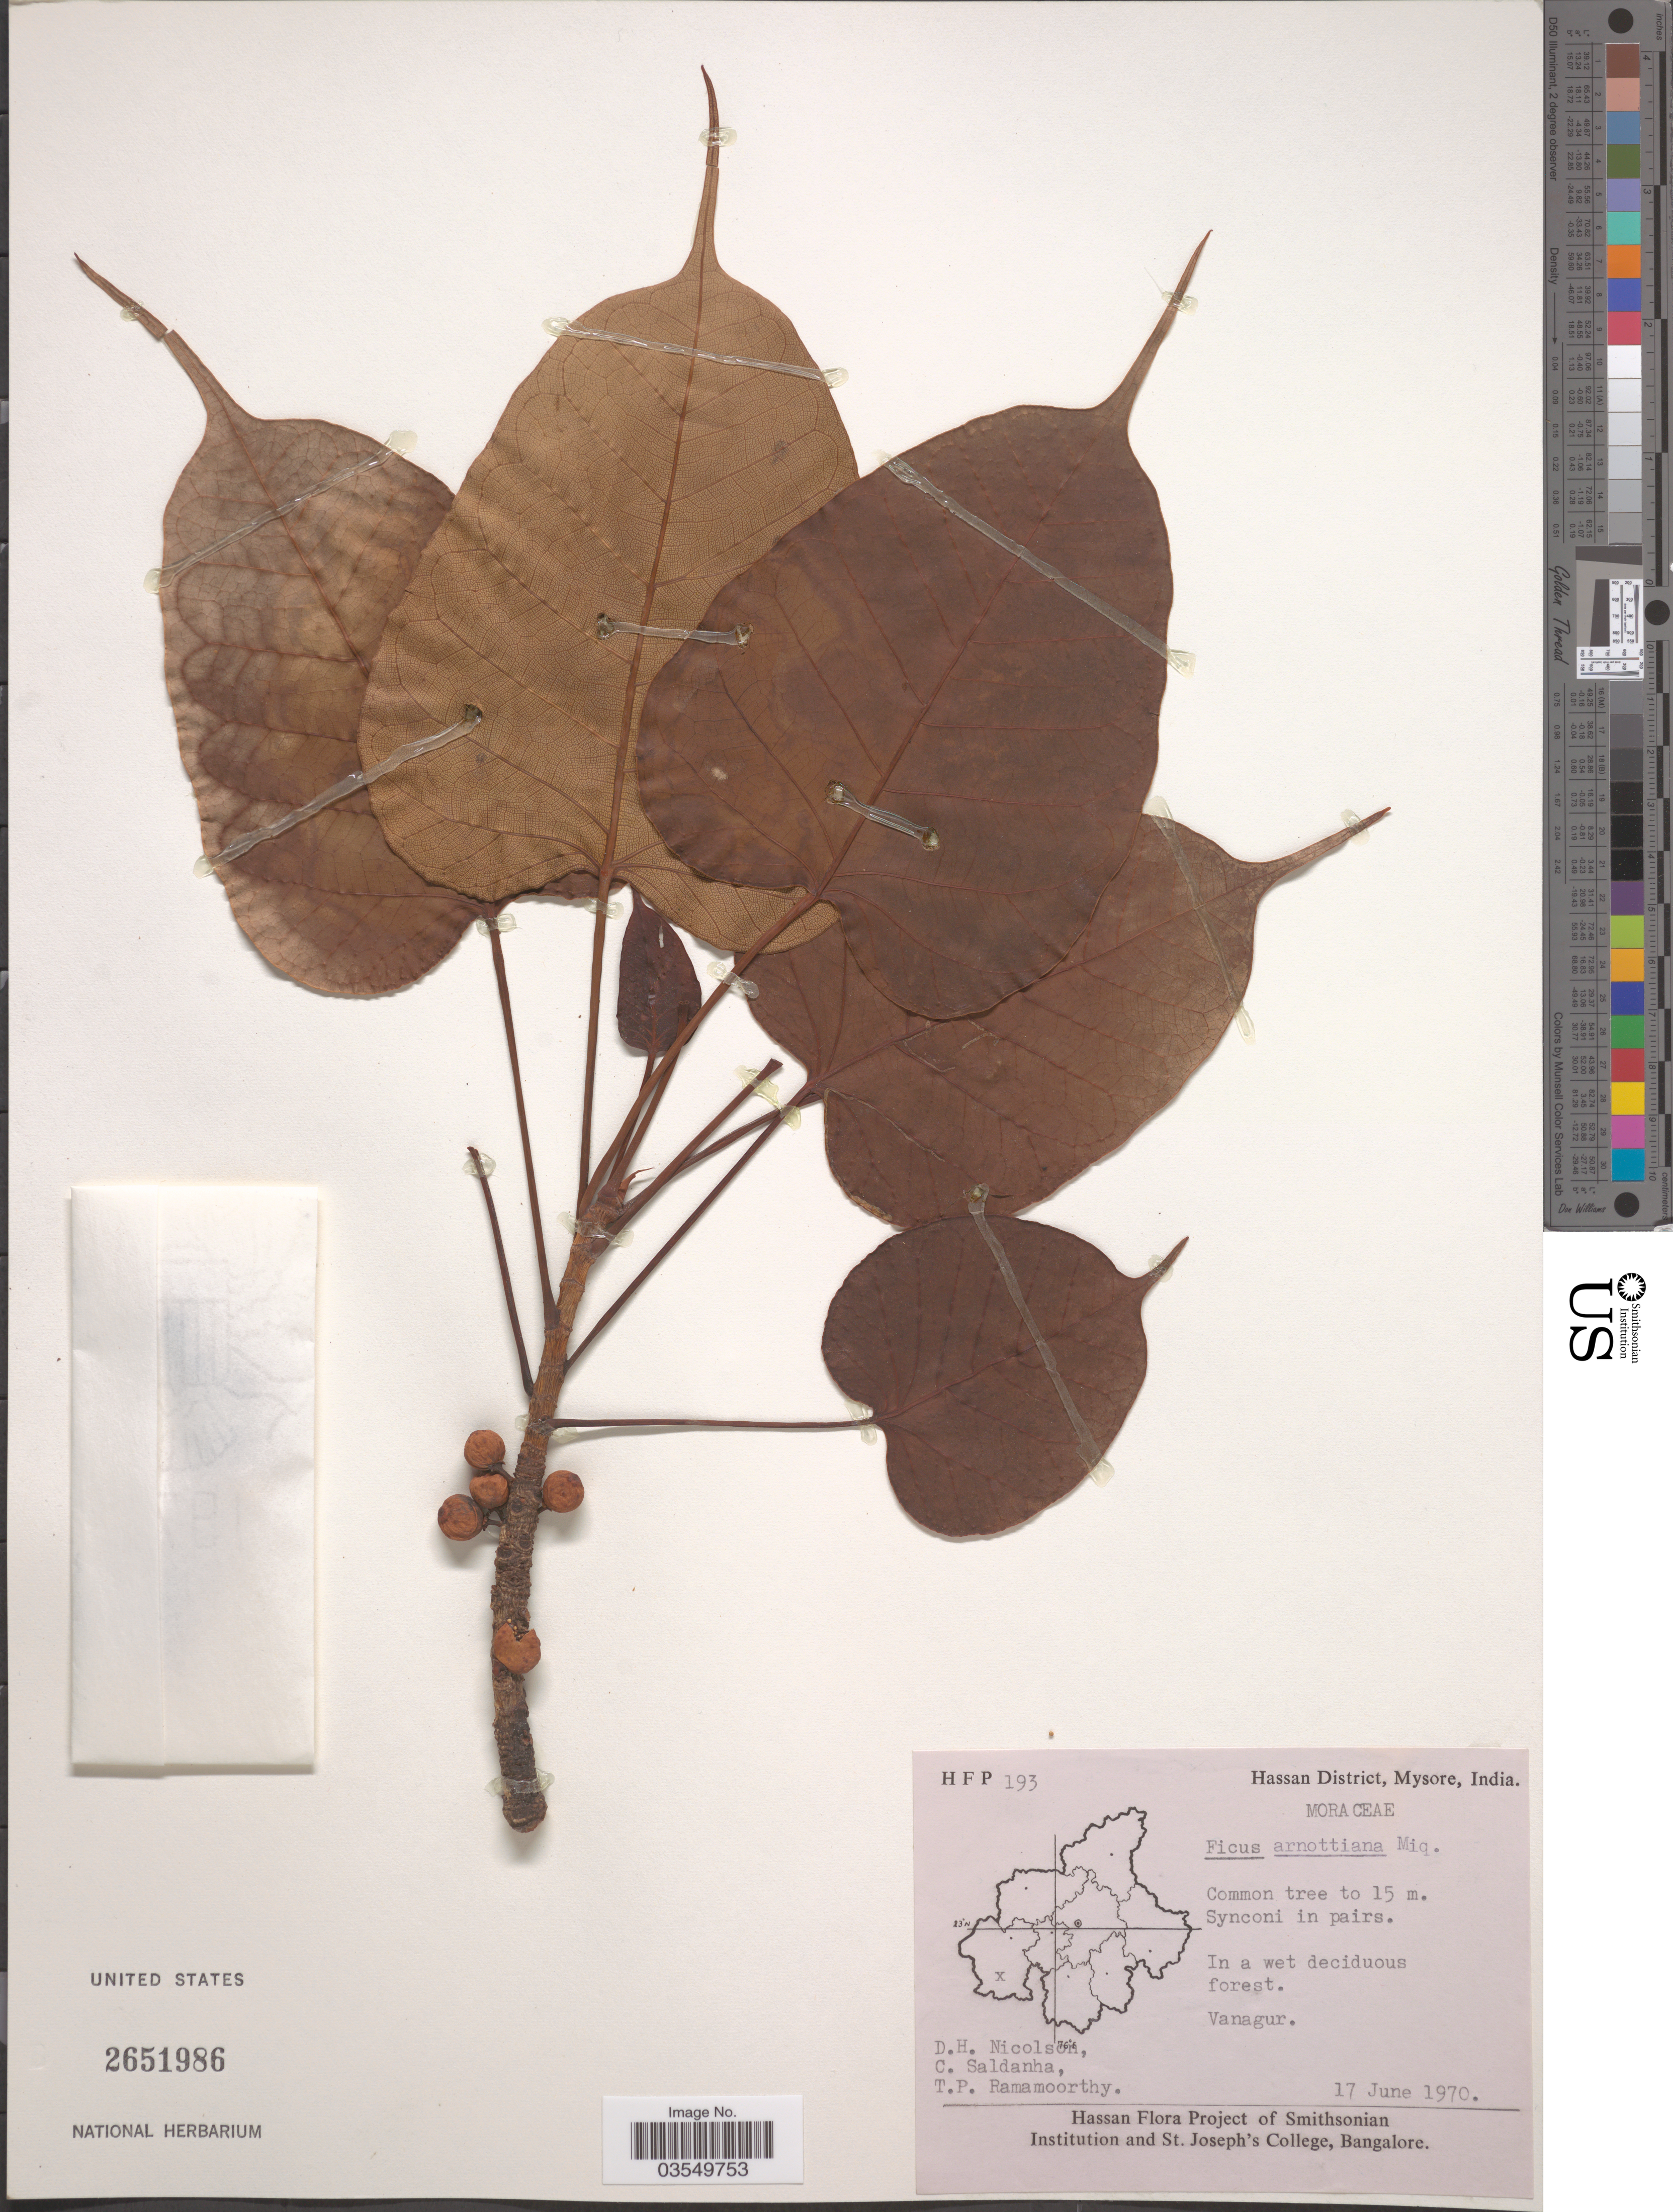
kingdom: Plantae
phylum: Tracheophyta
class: Magnoliopsida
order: Rosales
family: Moraceae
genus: Ficus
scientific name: Ficus arnottiana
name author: (Miq.) Miq.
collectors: D. H. Nicolson, C. Saldanha & T. P. Ramamoorthy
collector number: H F P 193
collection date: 1970-06-17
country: India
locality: Hassan District, Mysore. Vanagur.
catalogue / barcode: US 2651986